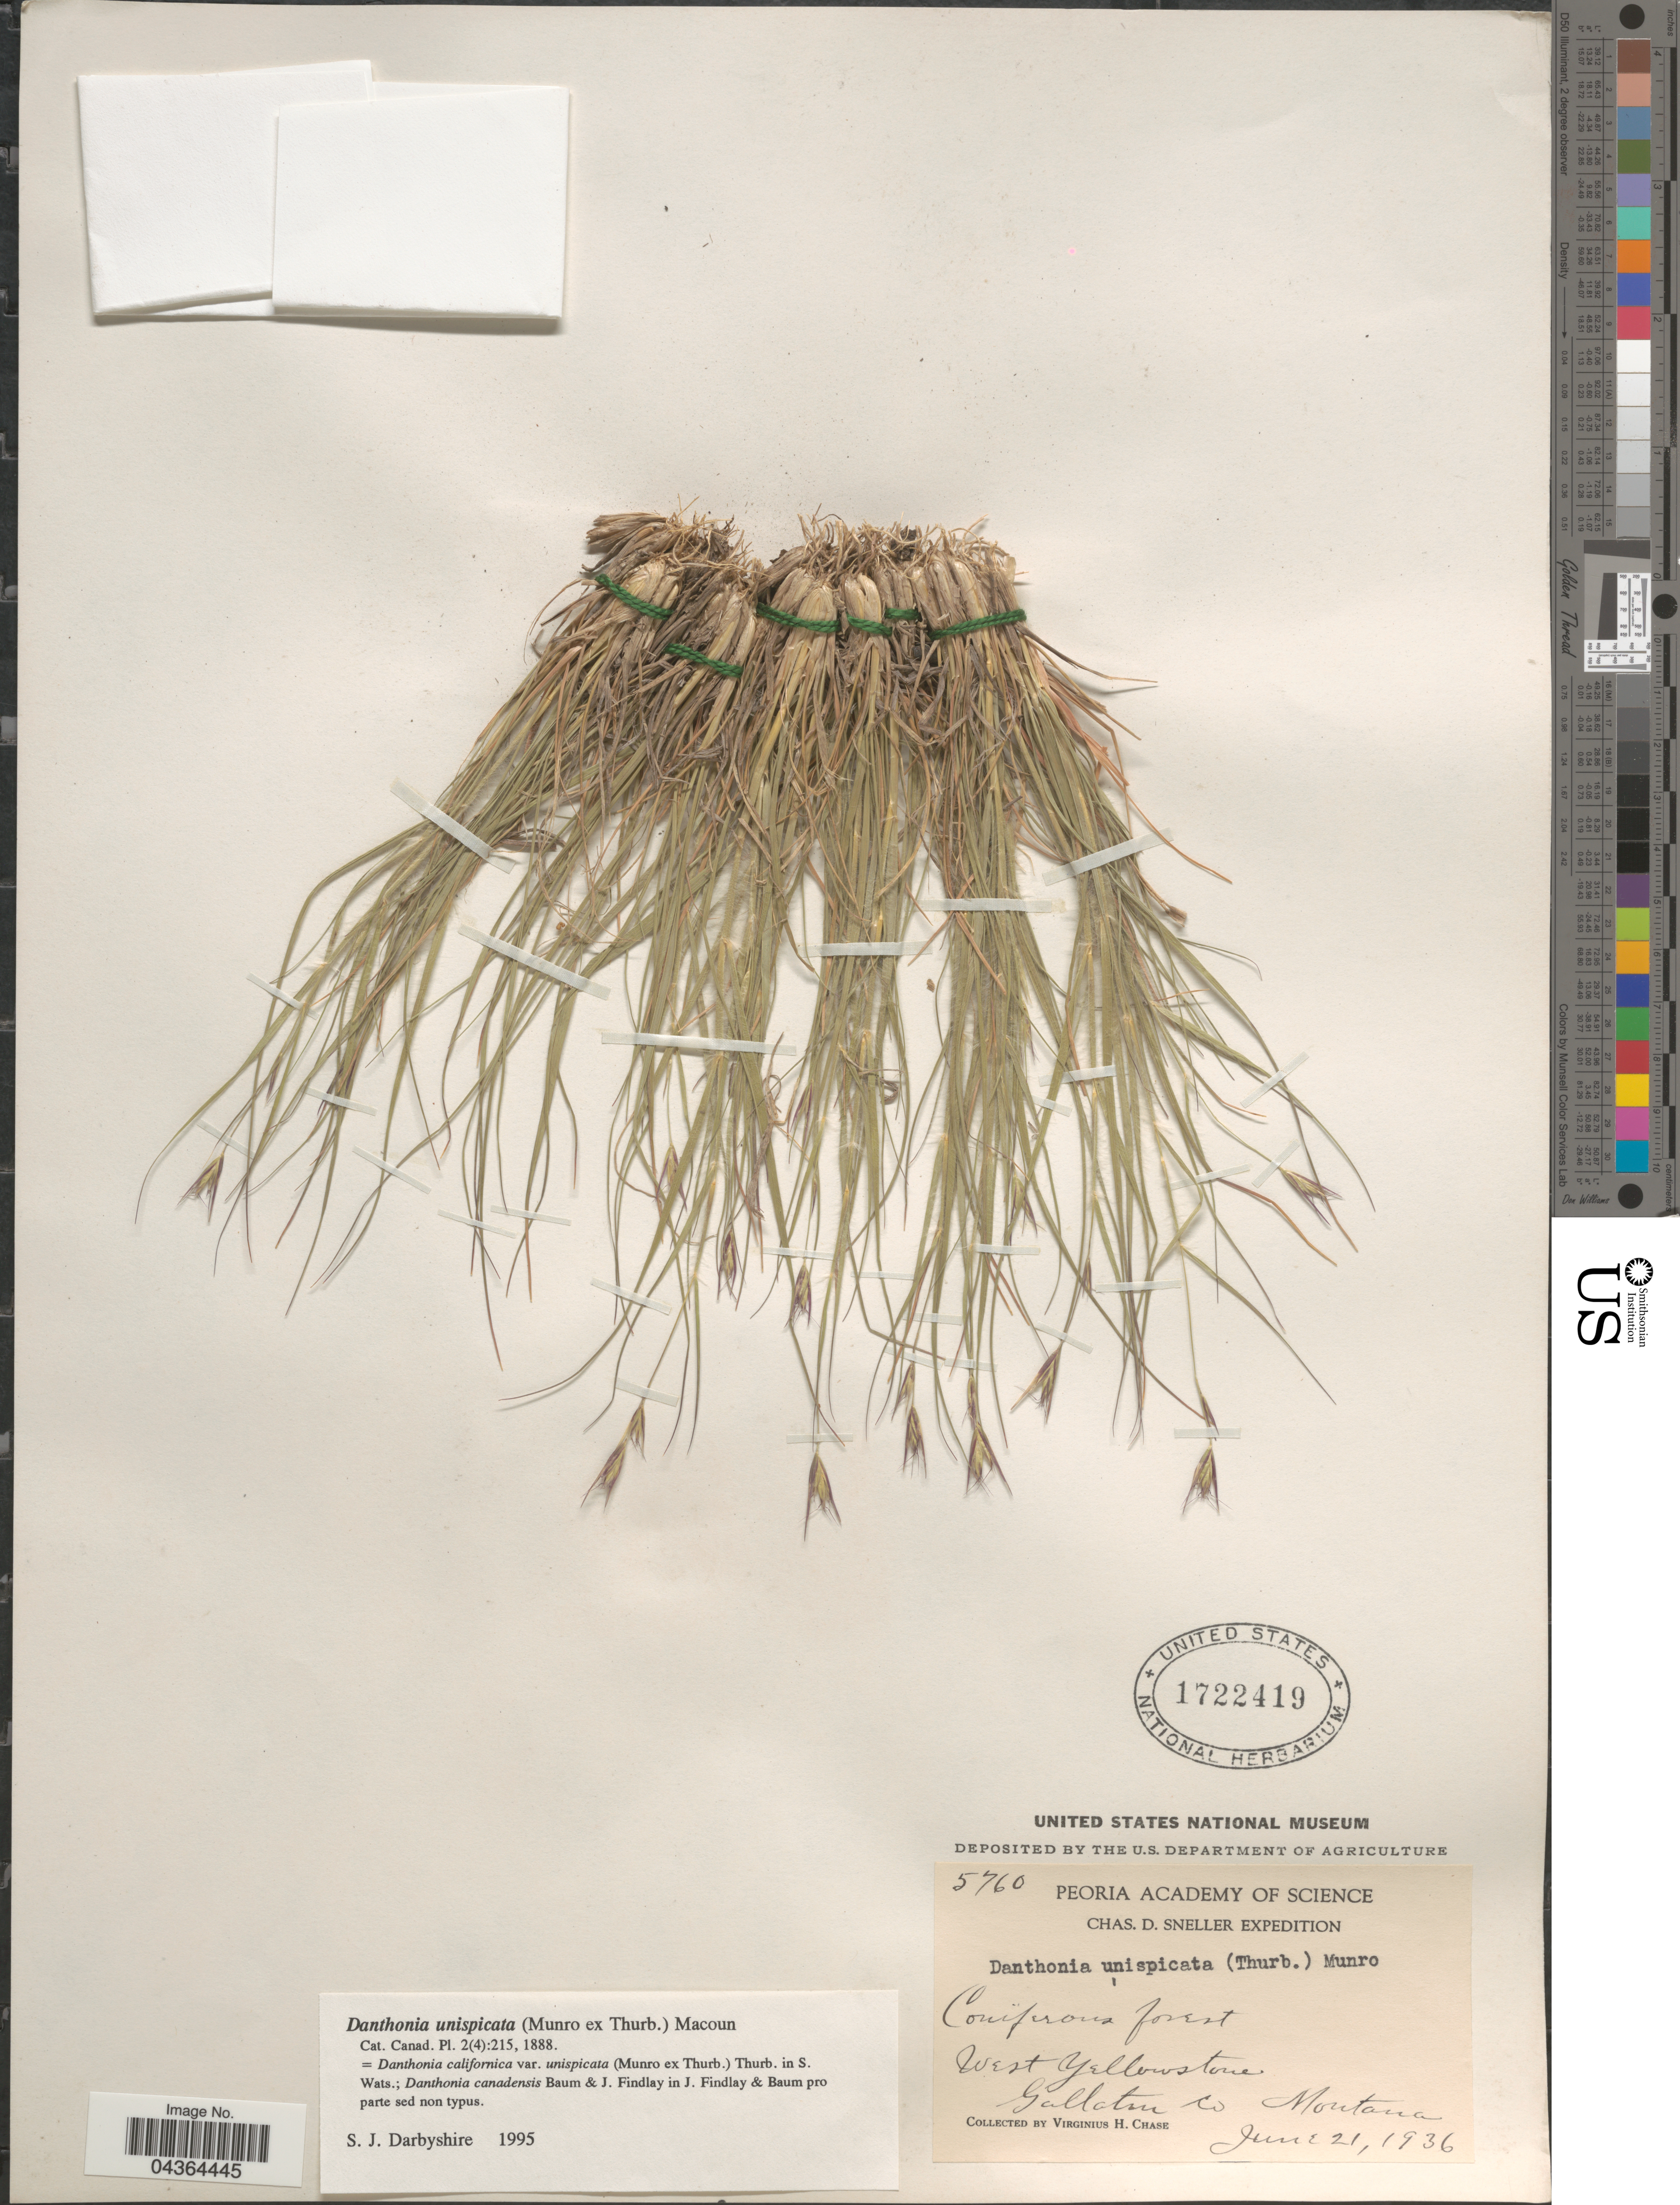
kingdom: Plantae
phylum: Tracheophyta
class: Liliopsida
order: Poales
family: Poaceae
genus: Danthonia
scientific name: Danthonia unispicata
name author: (Thurb.) Munro ex Macoun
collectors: V. H. Chase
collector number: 5760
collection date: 1936-06-21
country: United States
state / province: Montana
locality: Chas. D. Sneller Expedition. Coniferous forest. West Yellowstone. Gallatin Co.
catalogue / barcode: US 1722419